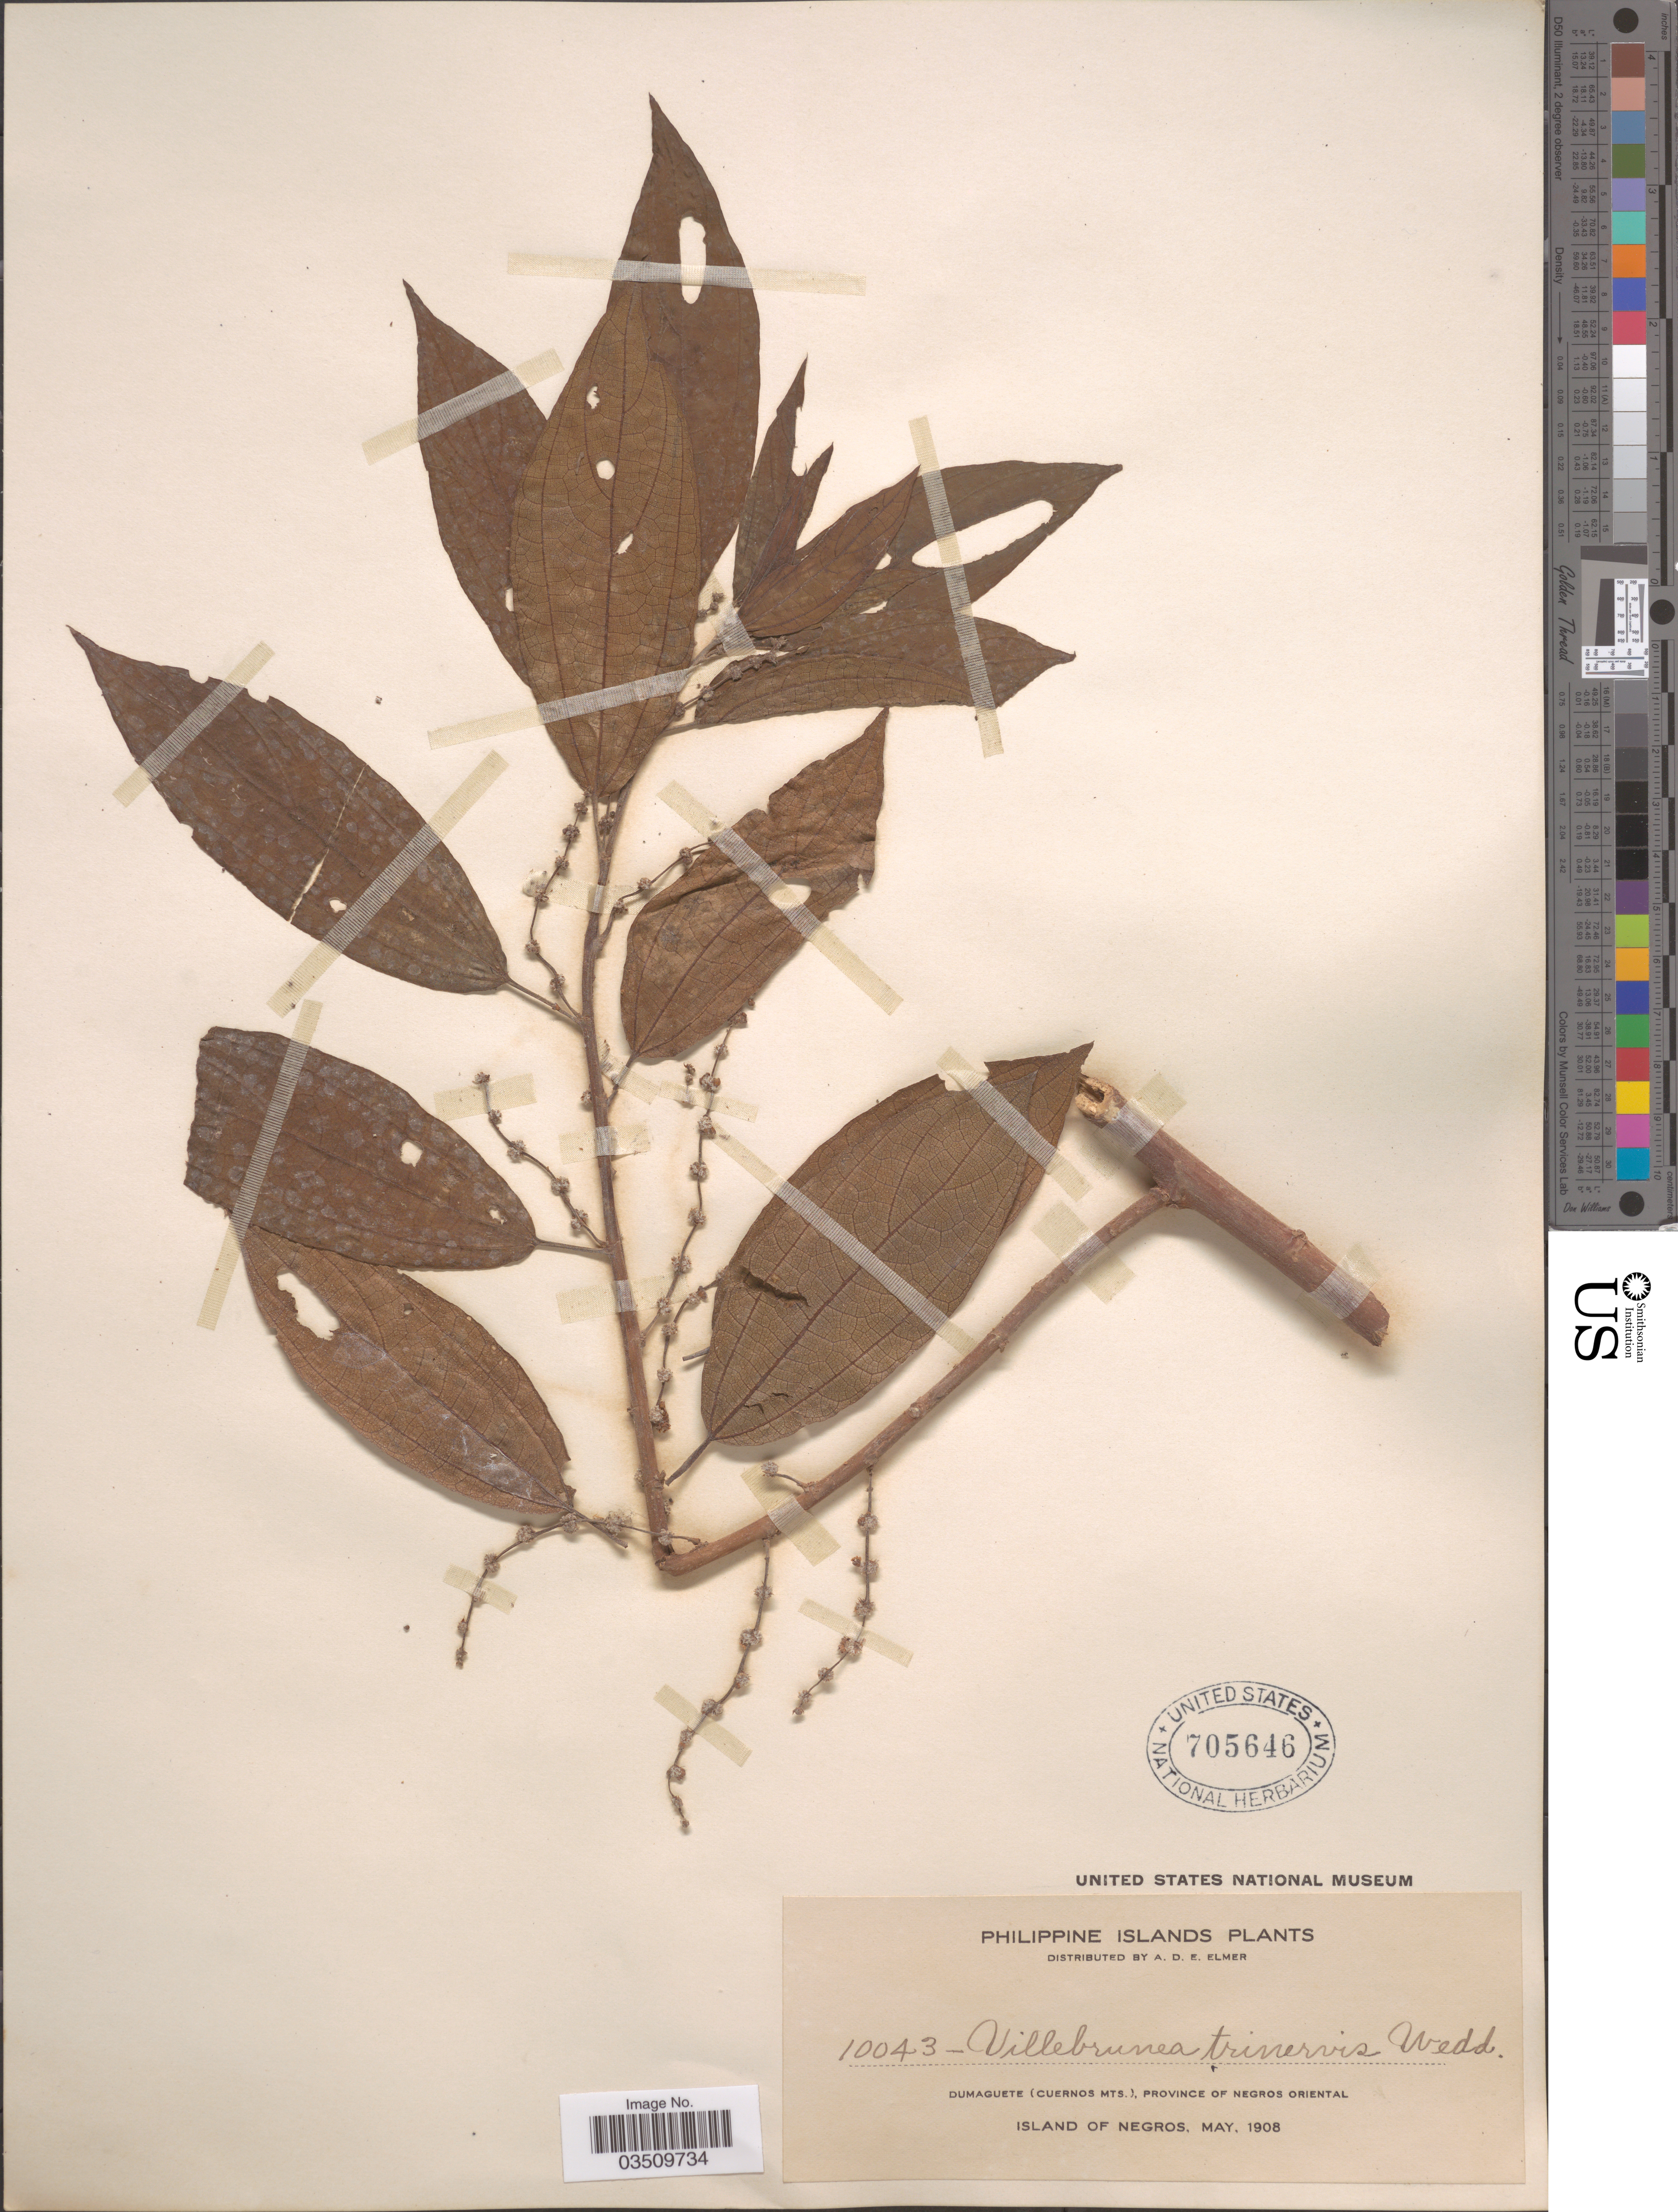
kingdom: Plantae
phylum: Tracheophyta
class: Magnoliopsida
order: Rosales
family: Urticaceae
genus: Oreocnide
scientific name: Oreocnide trinervis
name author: (Wedd.) Miq.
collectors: A. D. E. Elmer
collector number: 10043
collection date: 1908-05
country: Philippines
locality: Dumaguete (Cuernos Mts.), Province of Negros Oriental. Island of Negros.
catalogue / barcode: US 705646